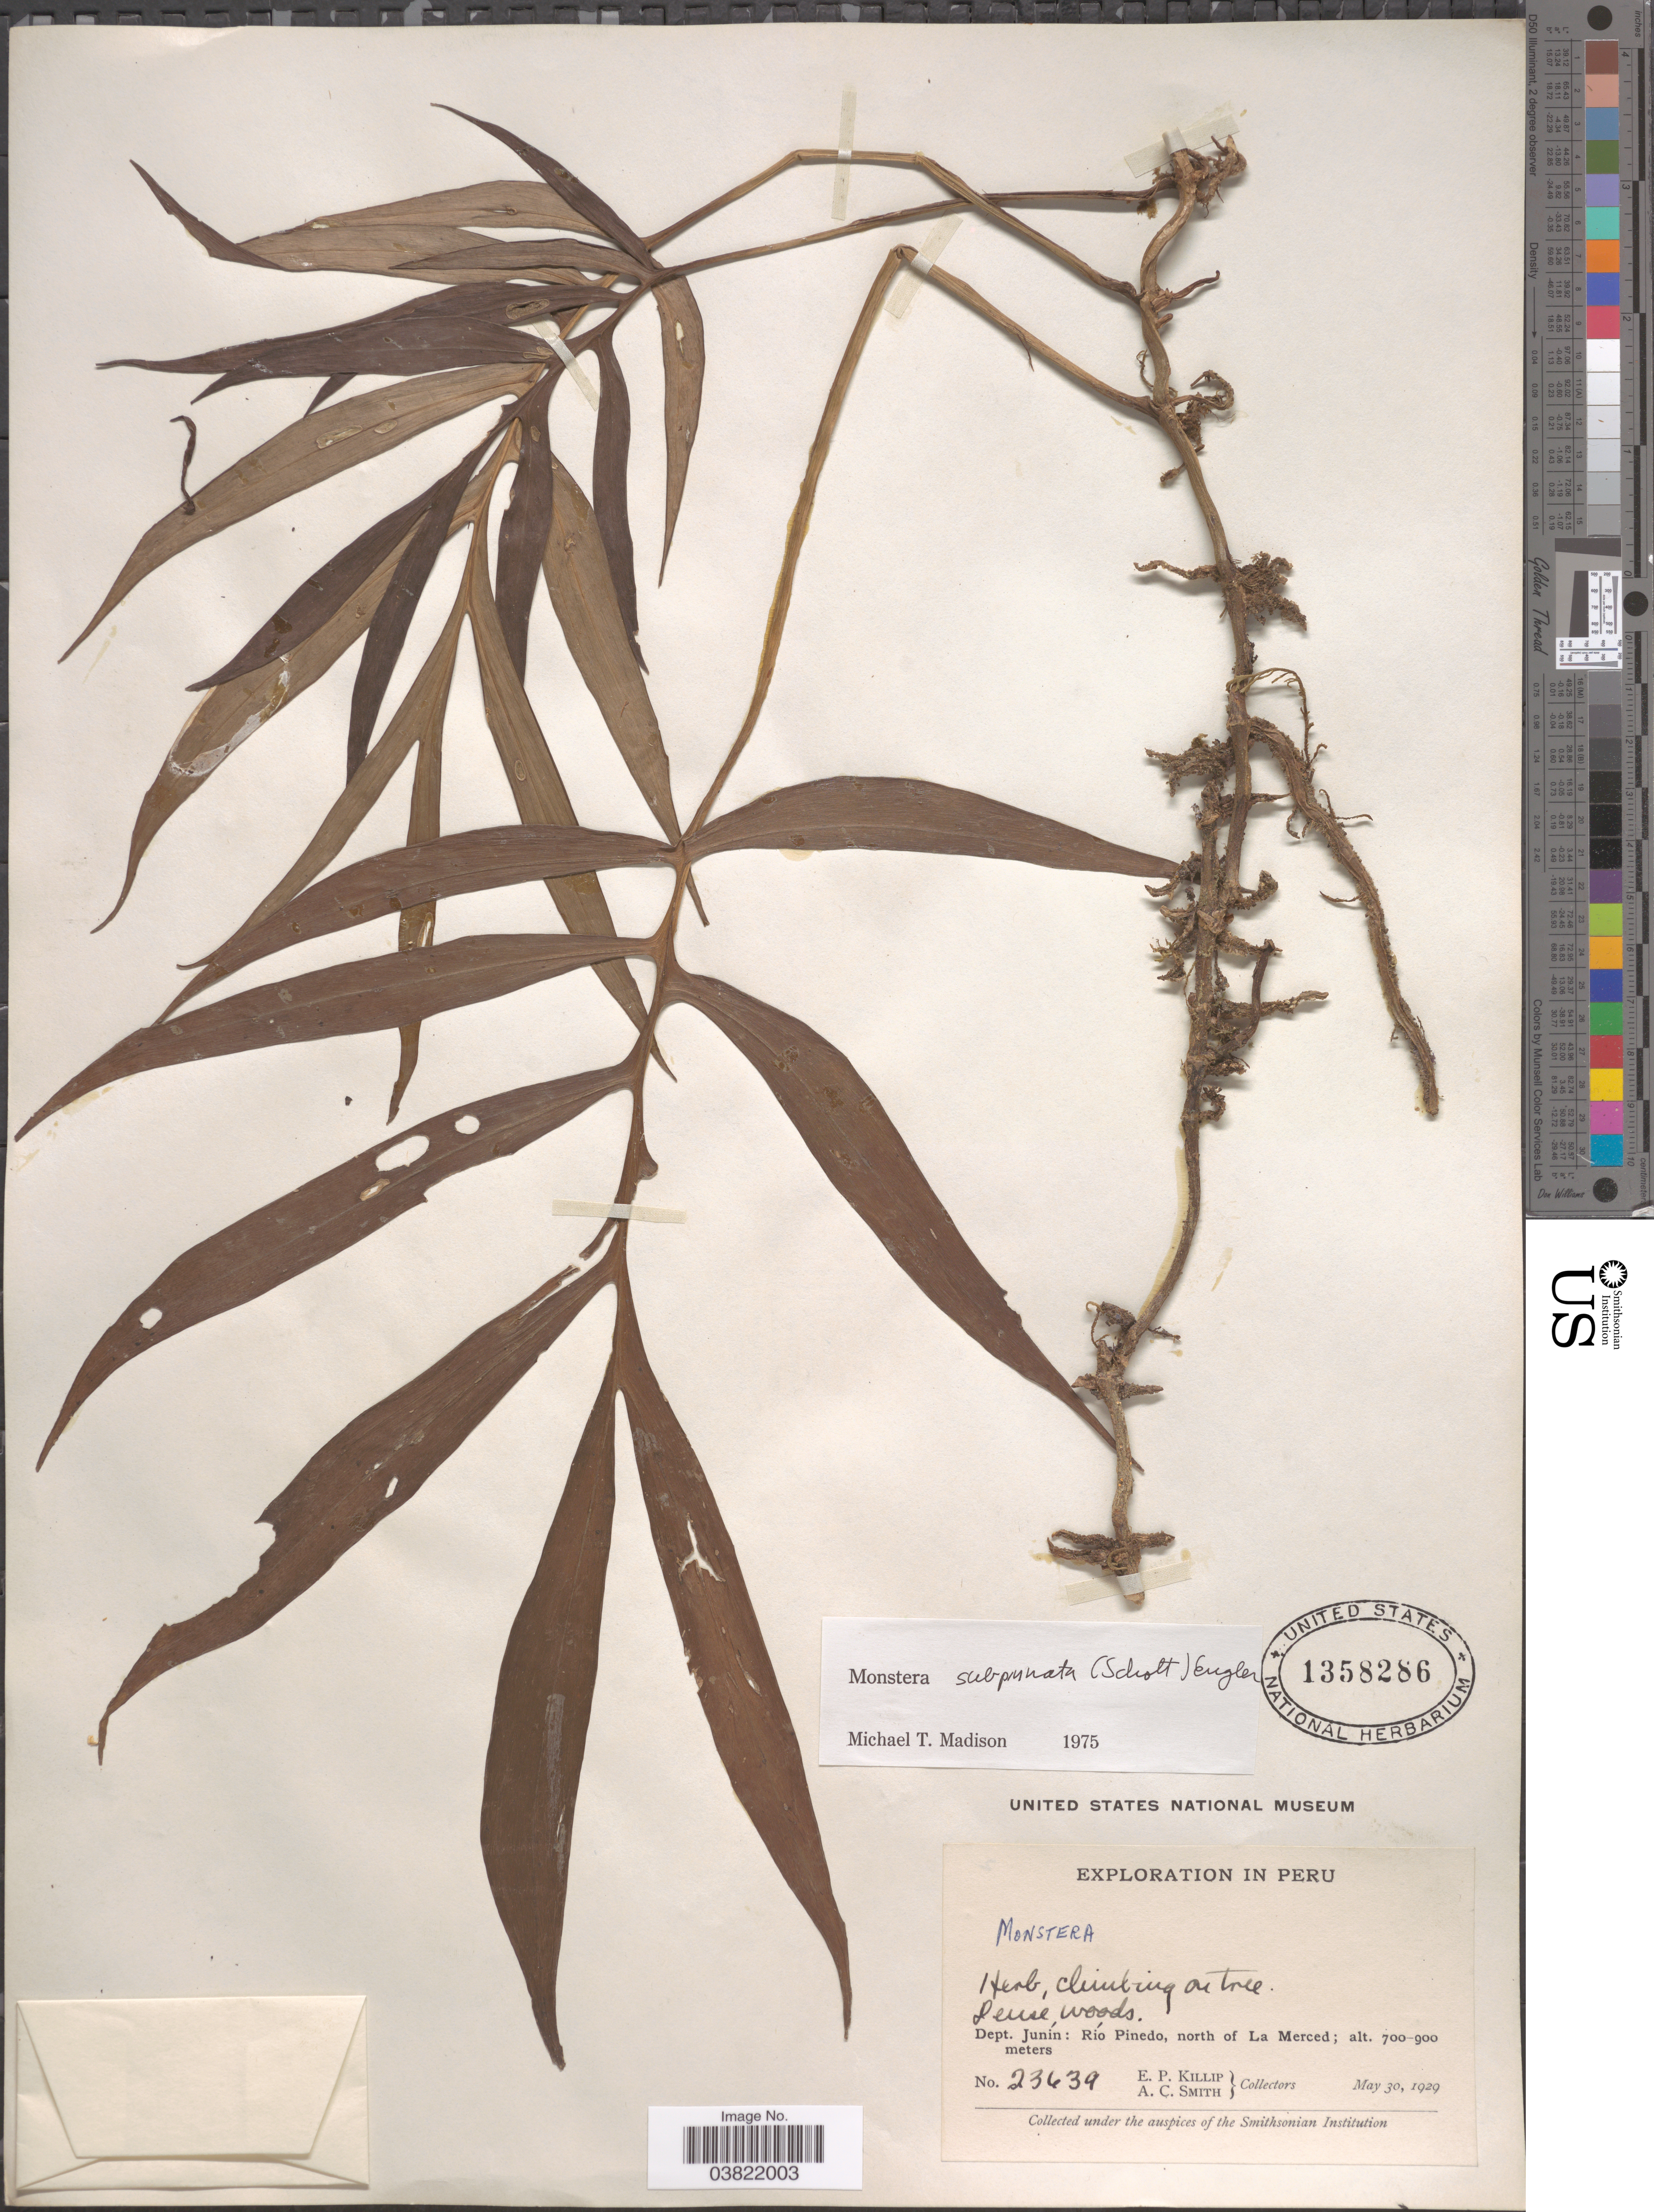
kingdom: Plantae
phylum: Tracheophyta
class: Liliopsida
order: Alismatales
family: Araceae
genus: Monstera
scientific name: Monstera subpinnata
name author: (Schott) Engl.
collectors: E. P. Killip & A. C. Smith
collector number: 23639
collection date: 1929-05-30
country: Peru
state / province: Junín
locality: Dept. Junín: Río Pinedo, north of La Merced.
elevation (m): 700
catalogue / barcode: US 1358286